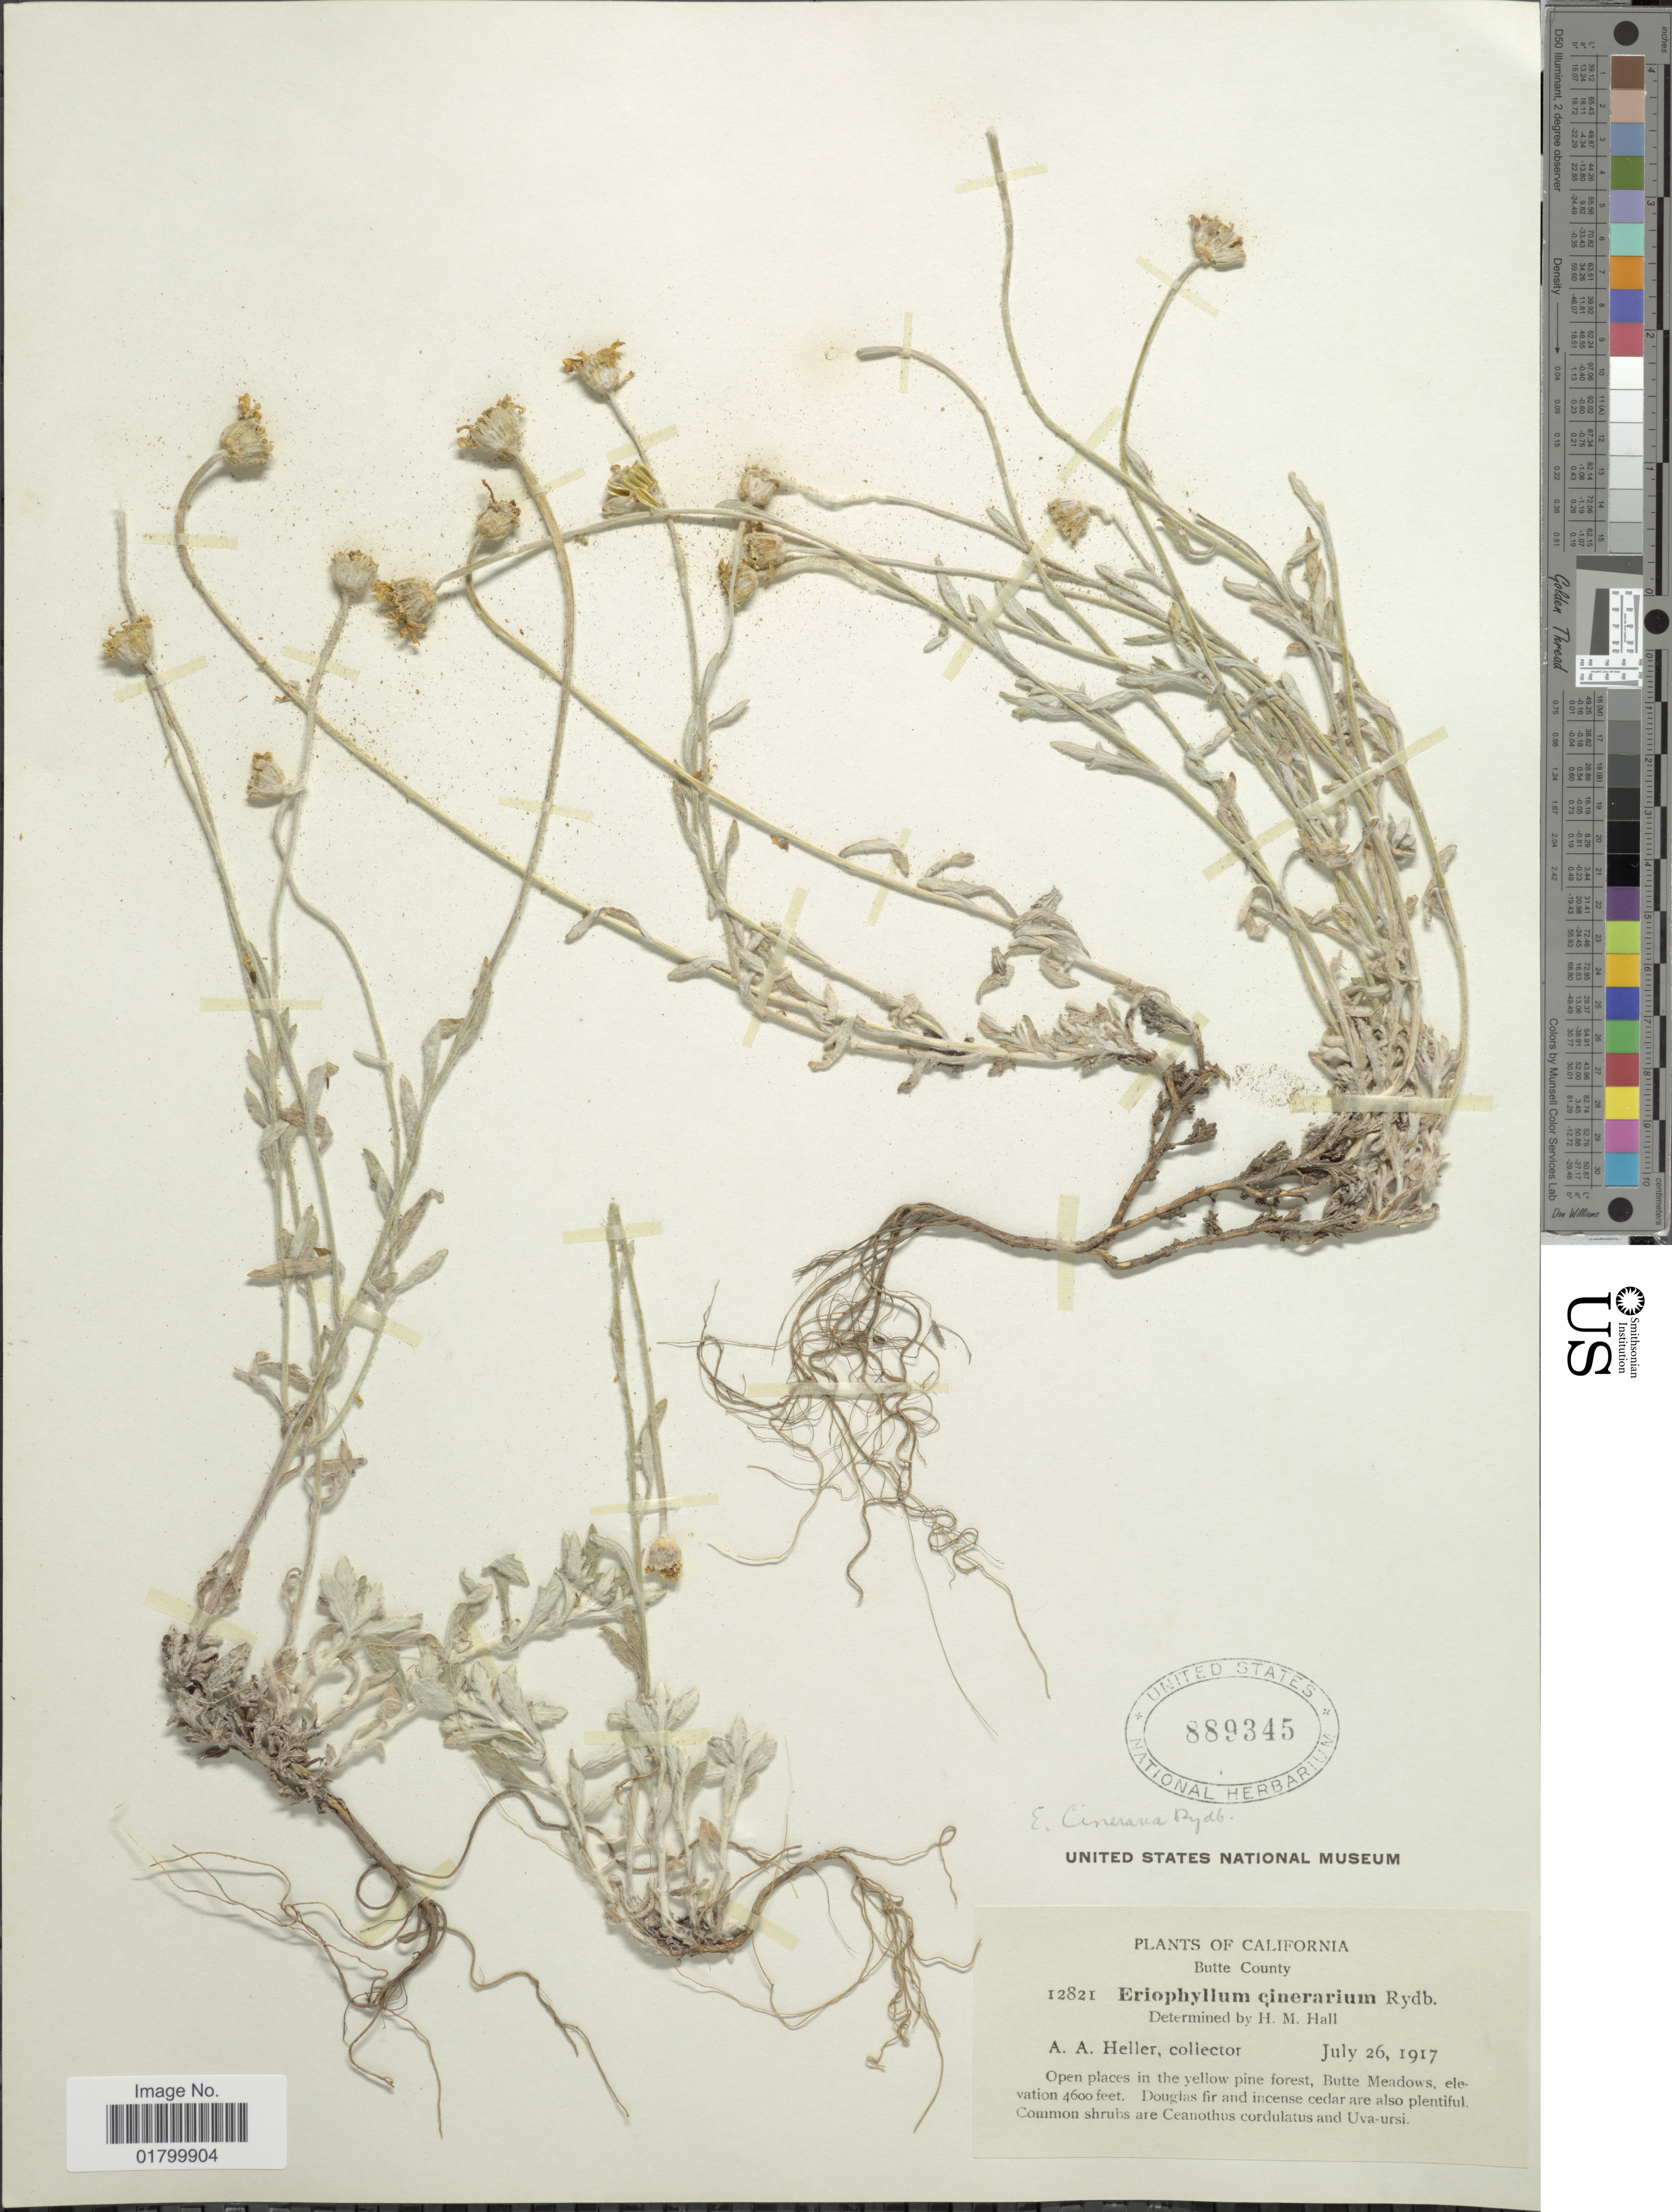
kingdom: Plantae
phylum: Tracheophyta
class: Magnoliopsida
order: Asterales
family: Asteraceae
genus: Eriophyllum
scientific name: Eriophyllum cineraria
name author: Rydb.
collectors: A. A. Heller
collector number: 12821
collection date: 1917-07-26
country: United States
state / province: California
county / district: Butte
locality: Butte County, Butte Meadows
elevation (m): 1402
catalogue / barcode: US 889345